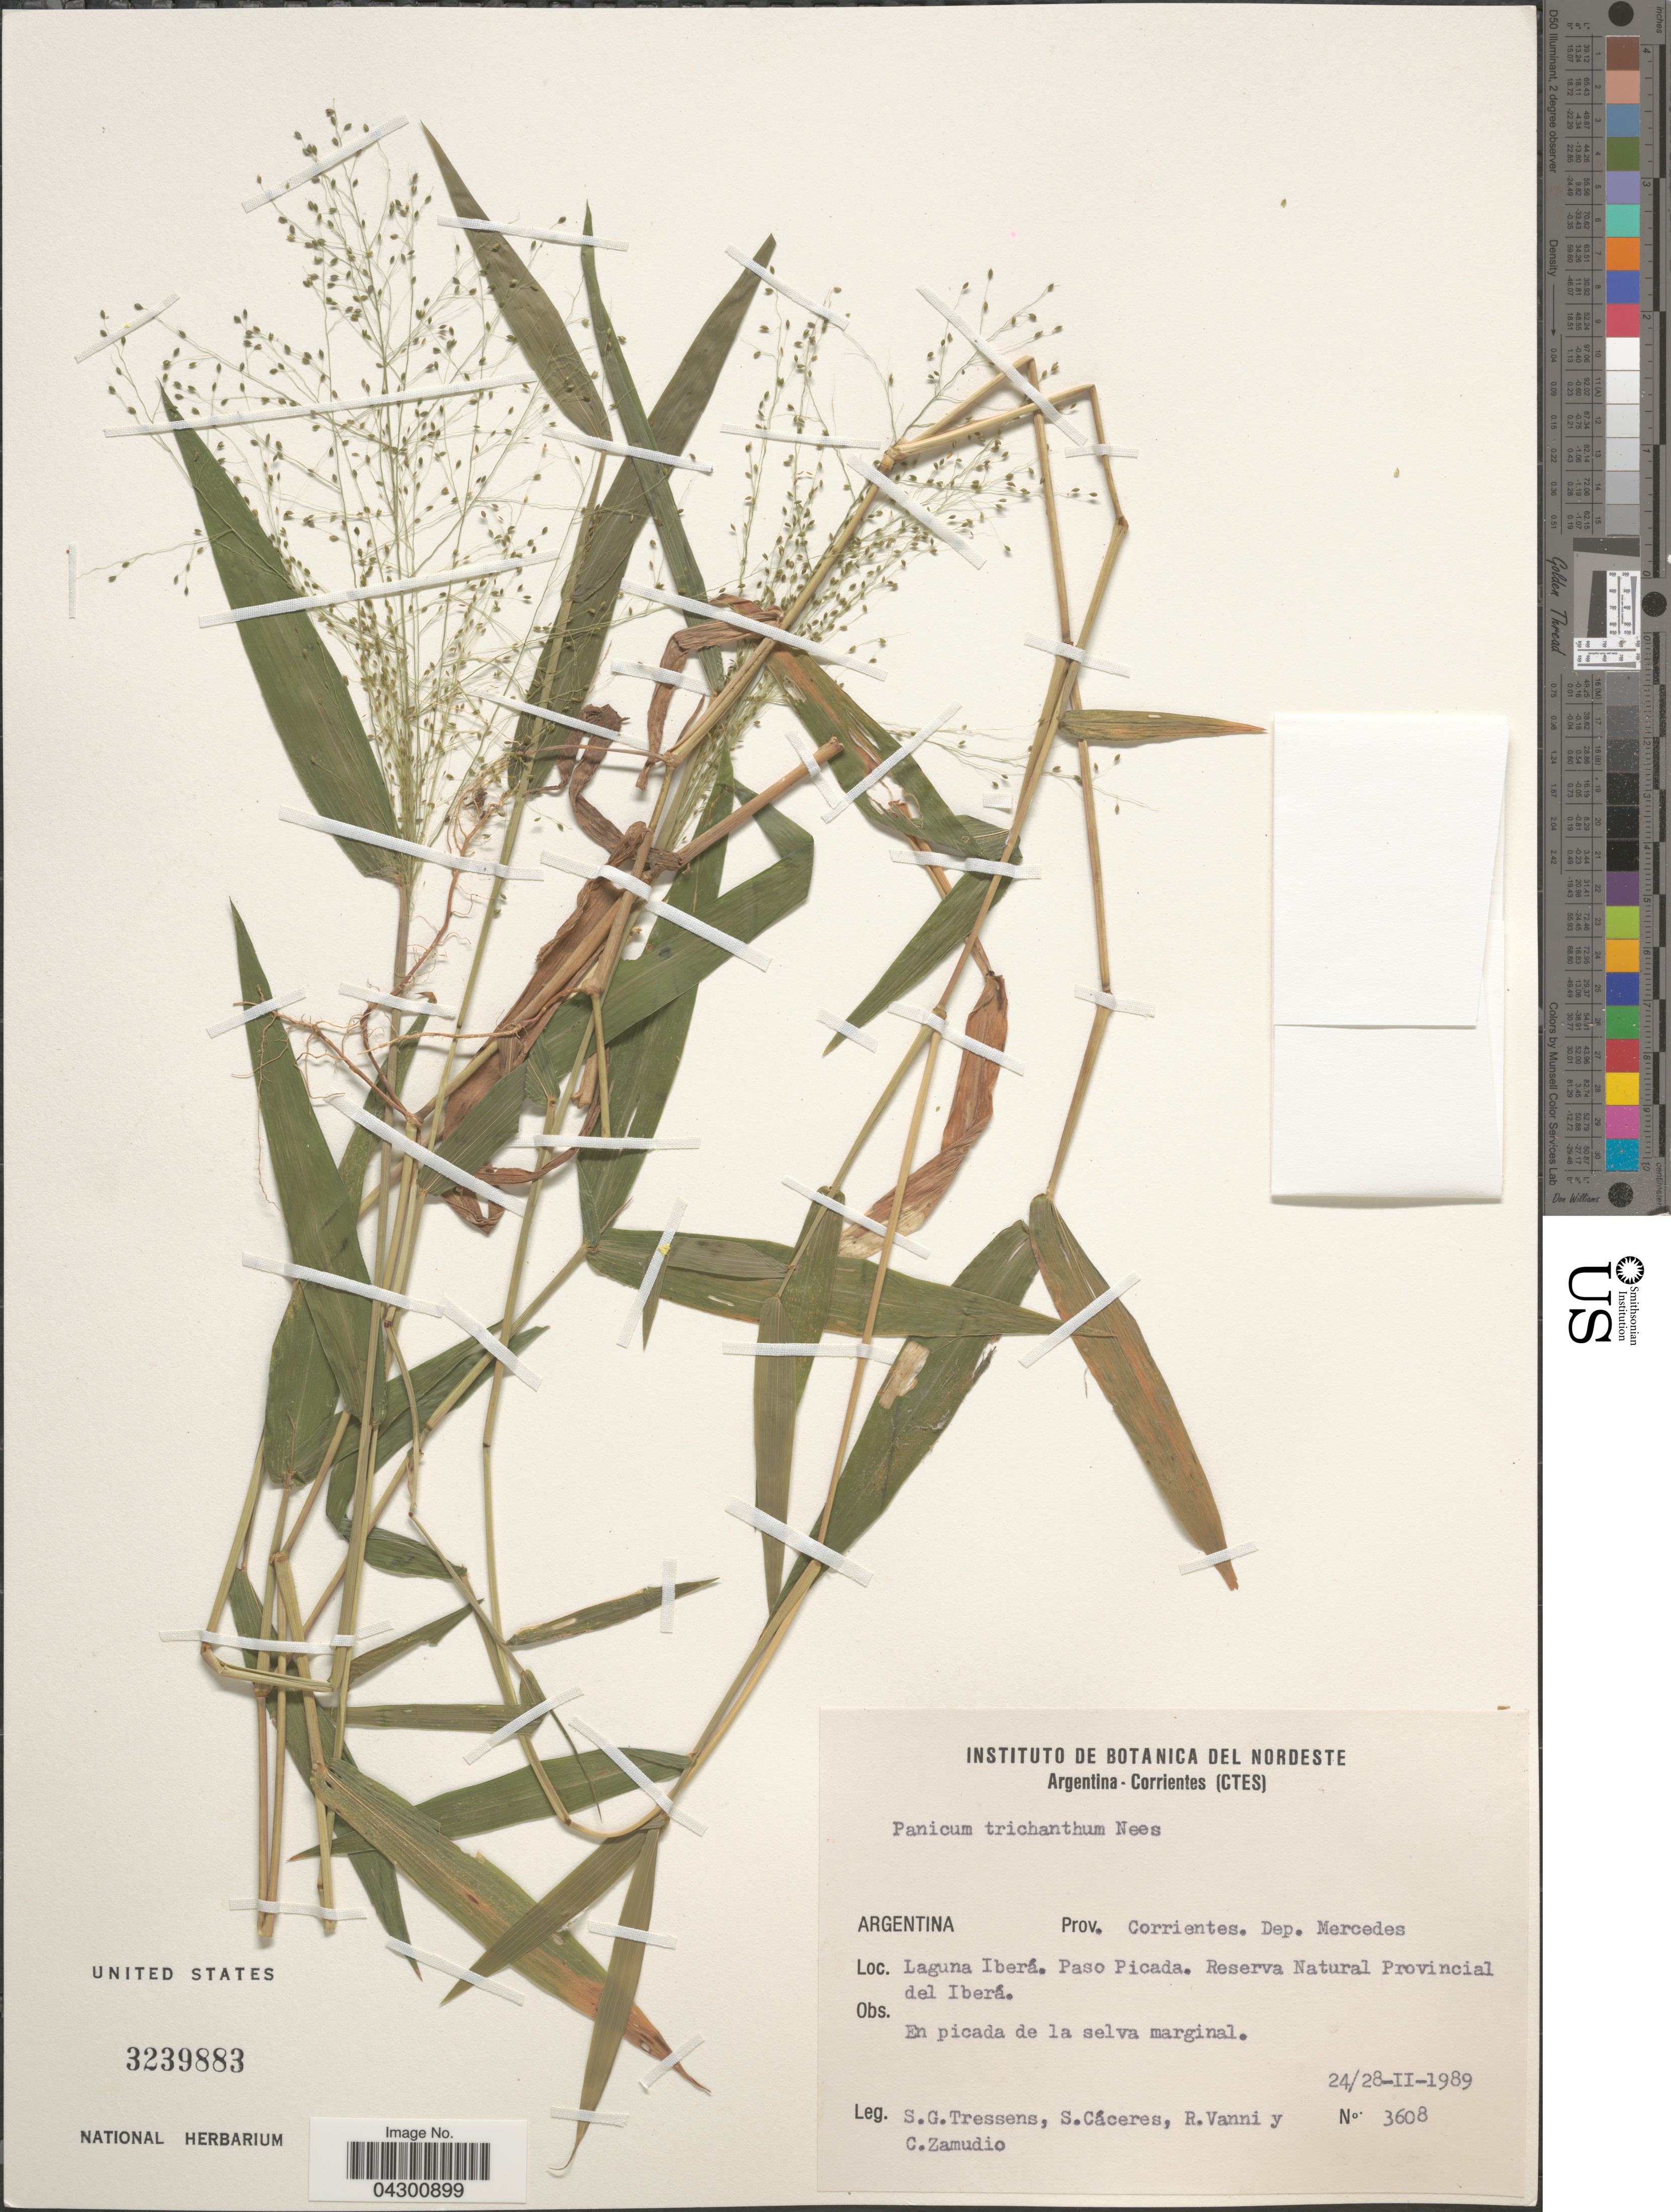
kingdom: Plantae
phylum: Tracheophyta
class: Liliopsida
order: Poales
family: Poaceae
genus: Panicum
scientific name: Panicum trichanthum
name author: Nees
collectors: S. Tressens, S. Cáceres, R. Vanni & C. Zamudio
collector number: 3608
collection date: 1989-02-24/1989-02-28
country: Argentina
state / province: Corrientes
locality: Dep. Mercedes. Laguna Iberá. Paso Picada. Reserva Natural Provincial del Iberá. En picada de la selva marginal.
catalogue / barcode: US 3239883